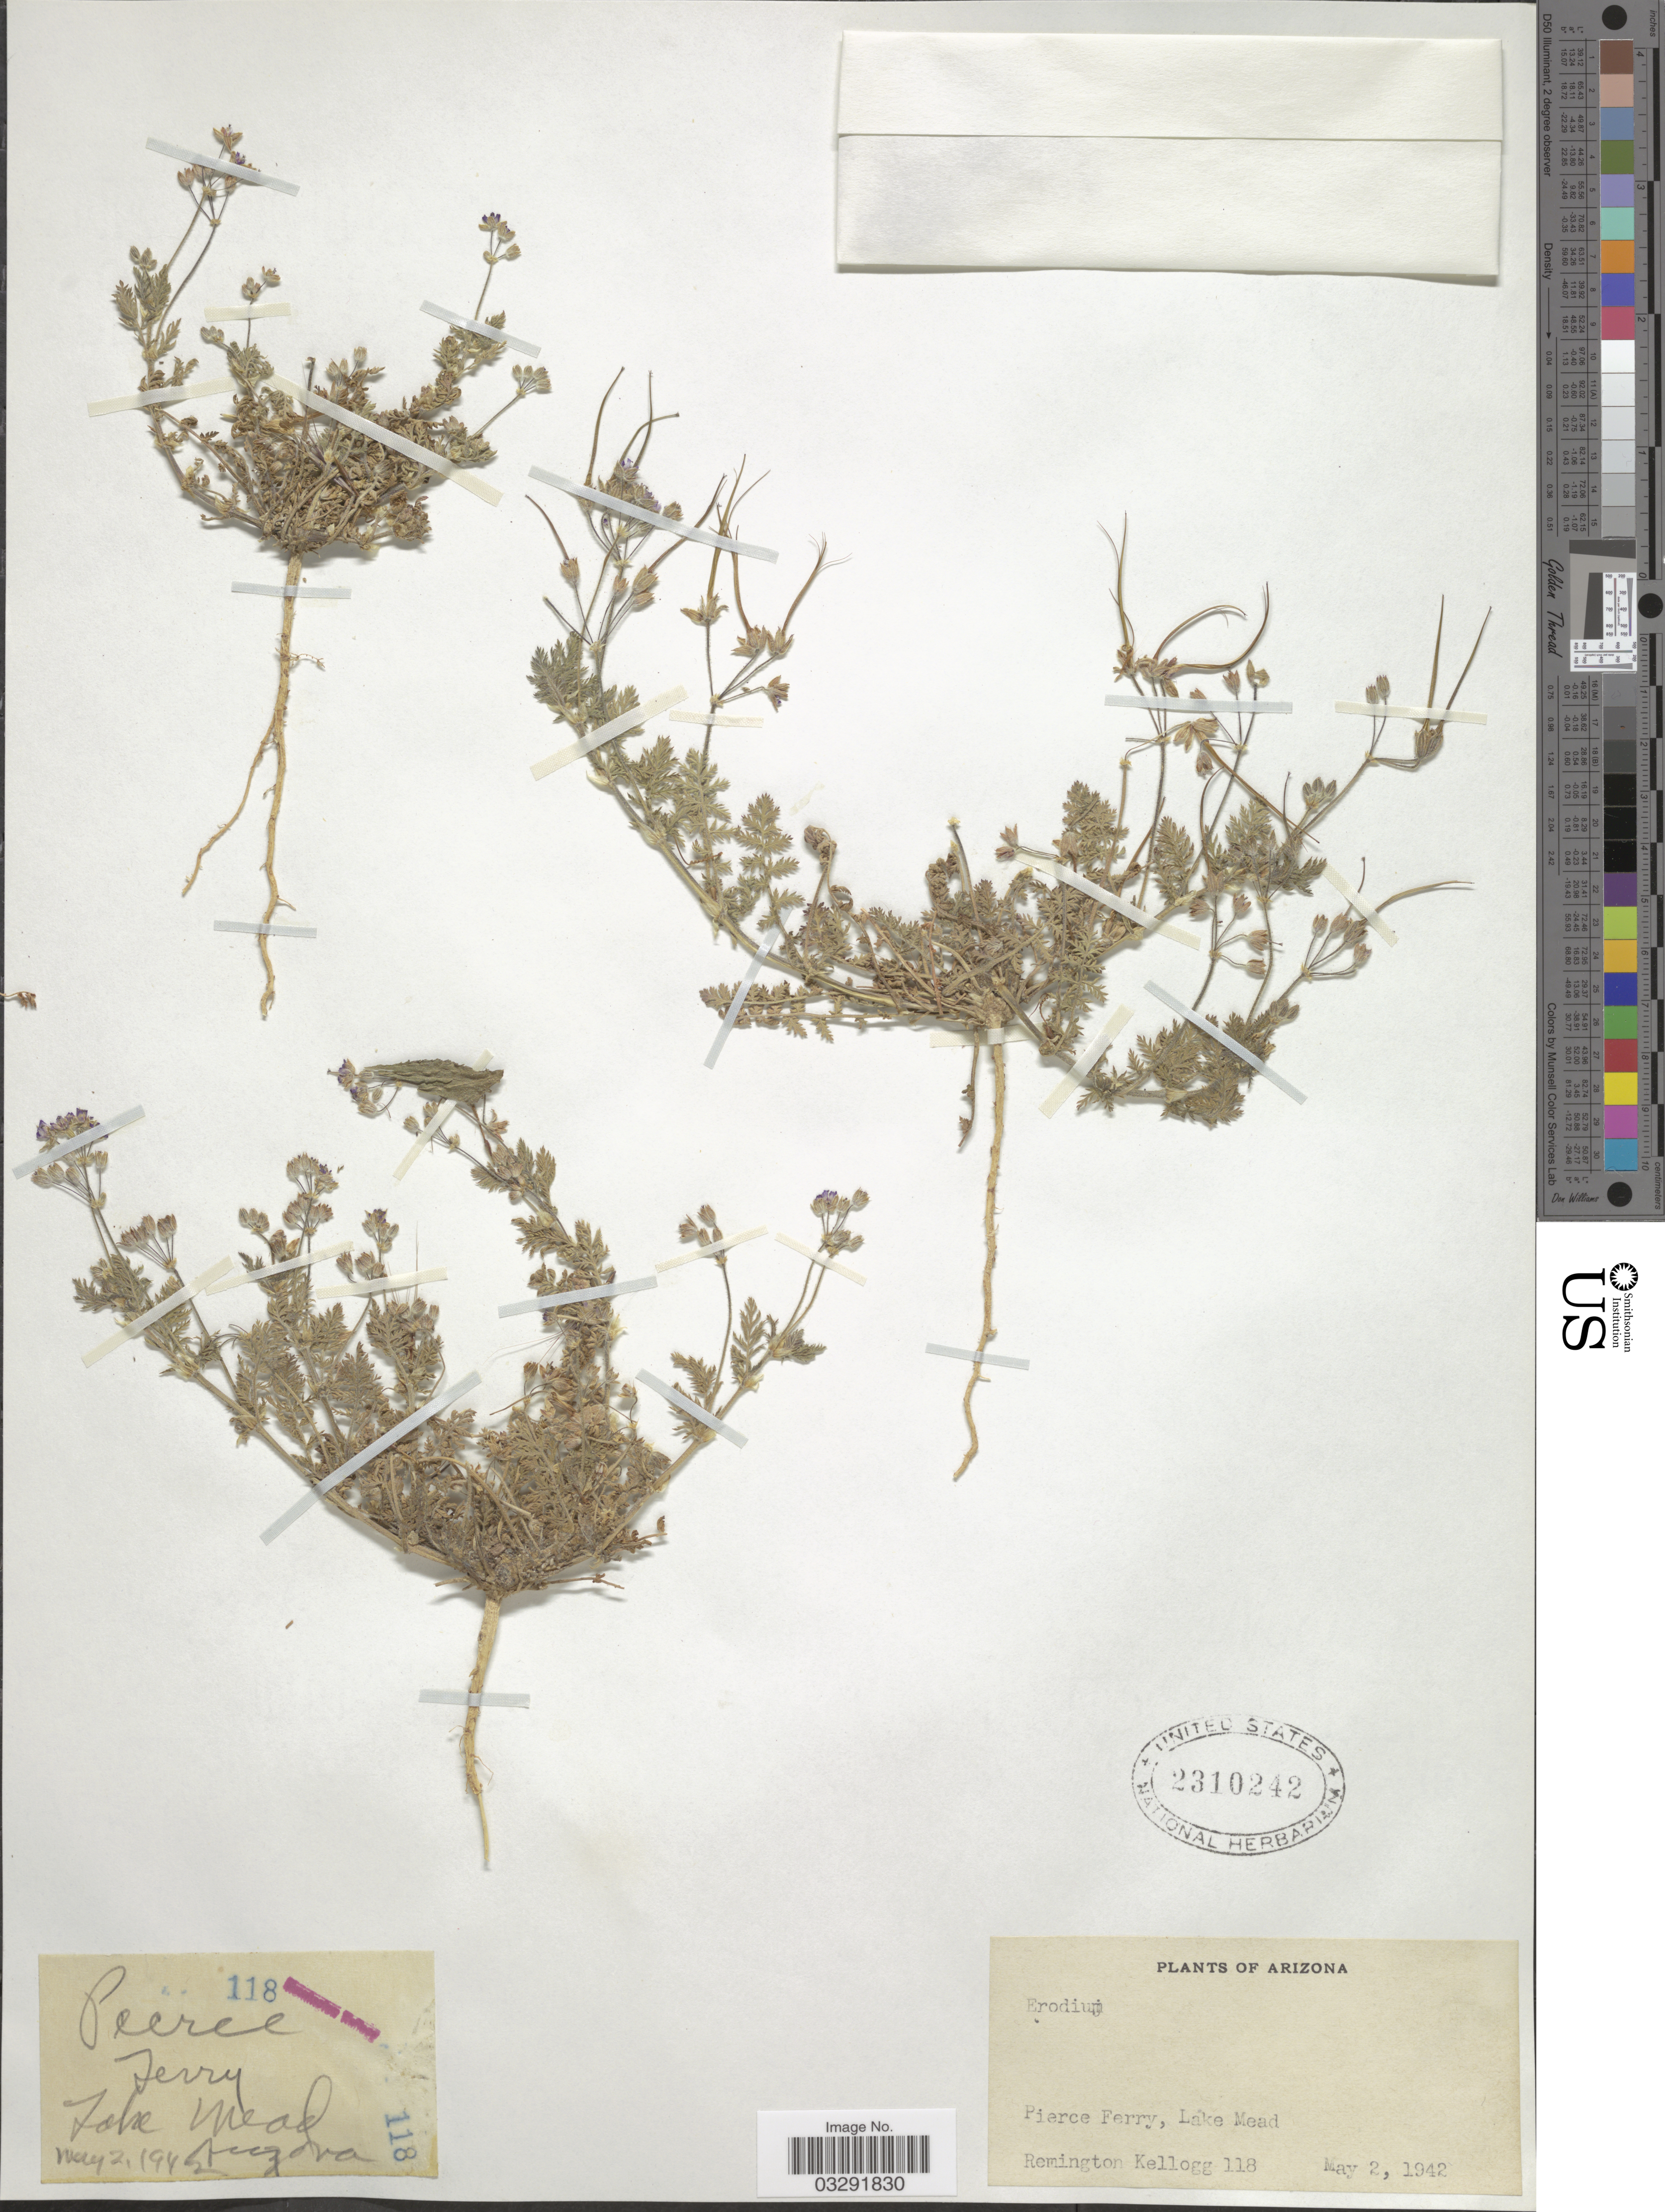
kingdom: Plantae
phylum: Tracheophyta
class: Magnoliopsida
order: Geraniales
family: Geraniaceae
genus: Erodium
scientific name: Erodium cicutarium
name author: (L.) L'Hér.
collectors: R. Kellogg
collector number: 118?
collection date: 1942-05-02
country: United States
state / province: Arizona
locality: Pierce Ferry, Lake Mead.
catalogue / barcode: US 2310242